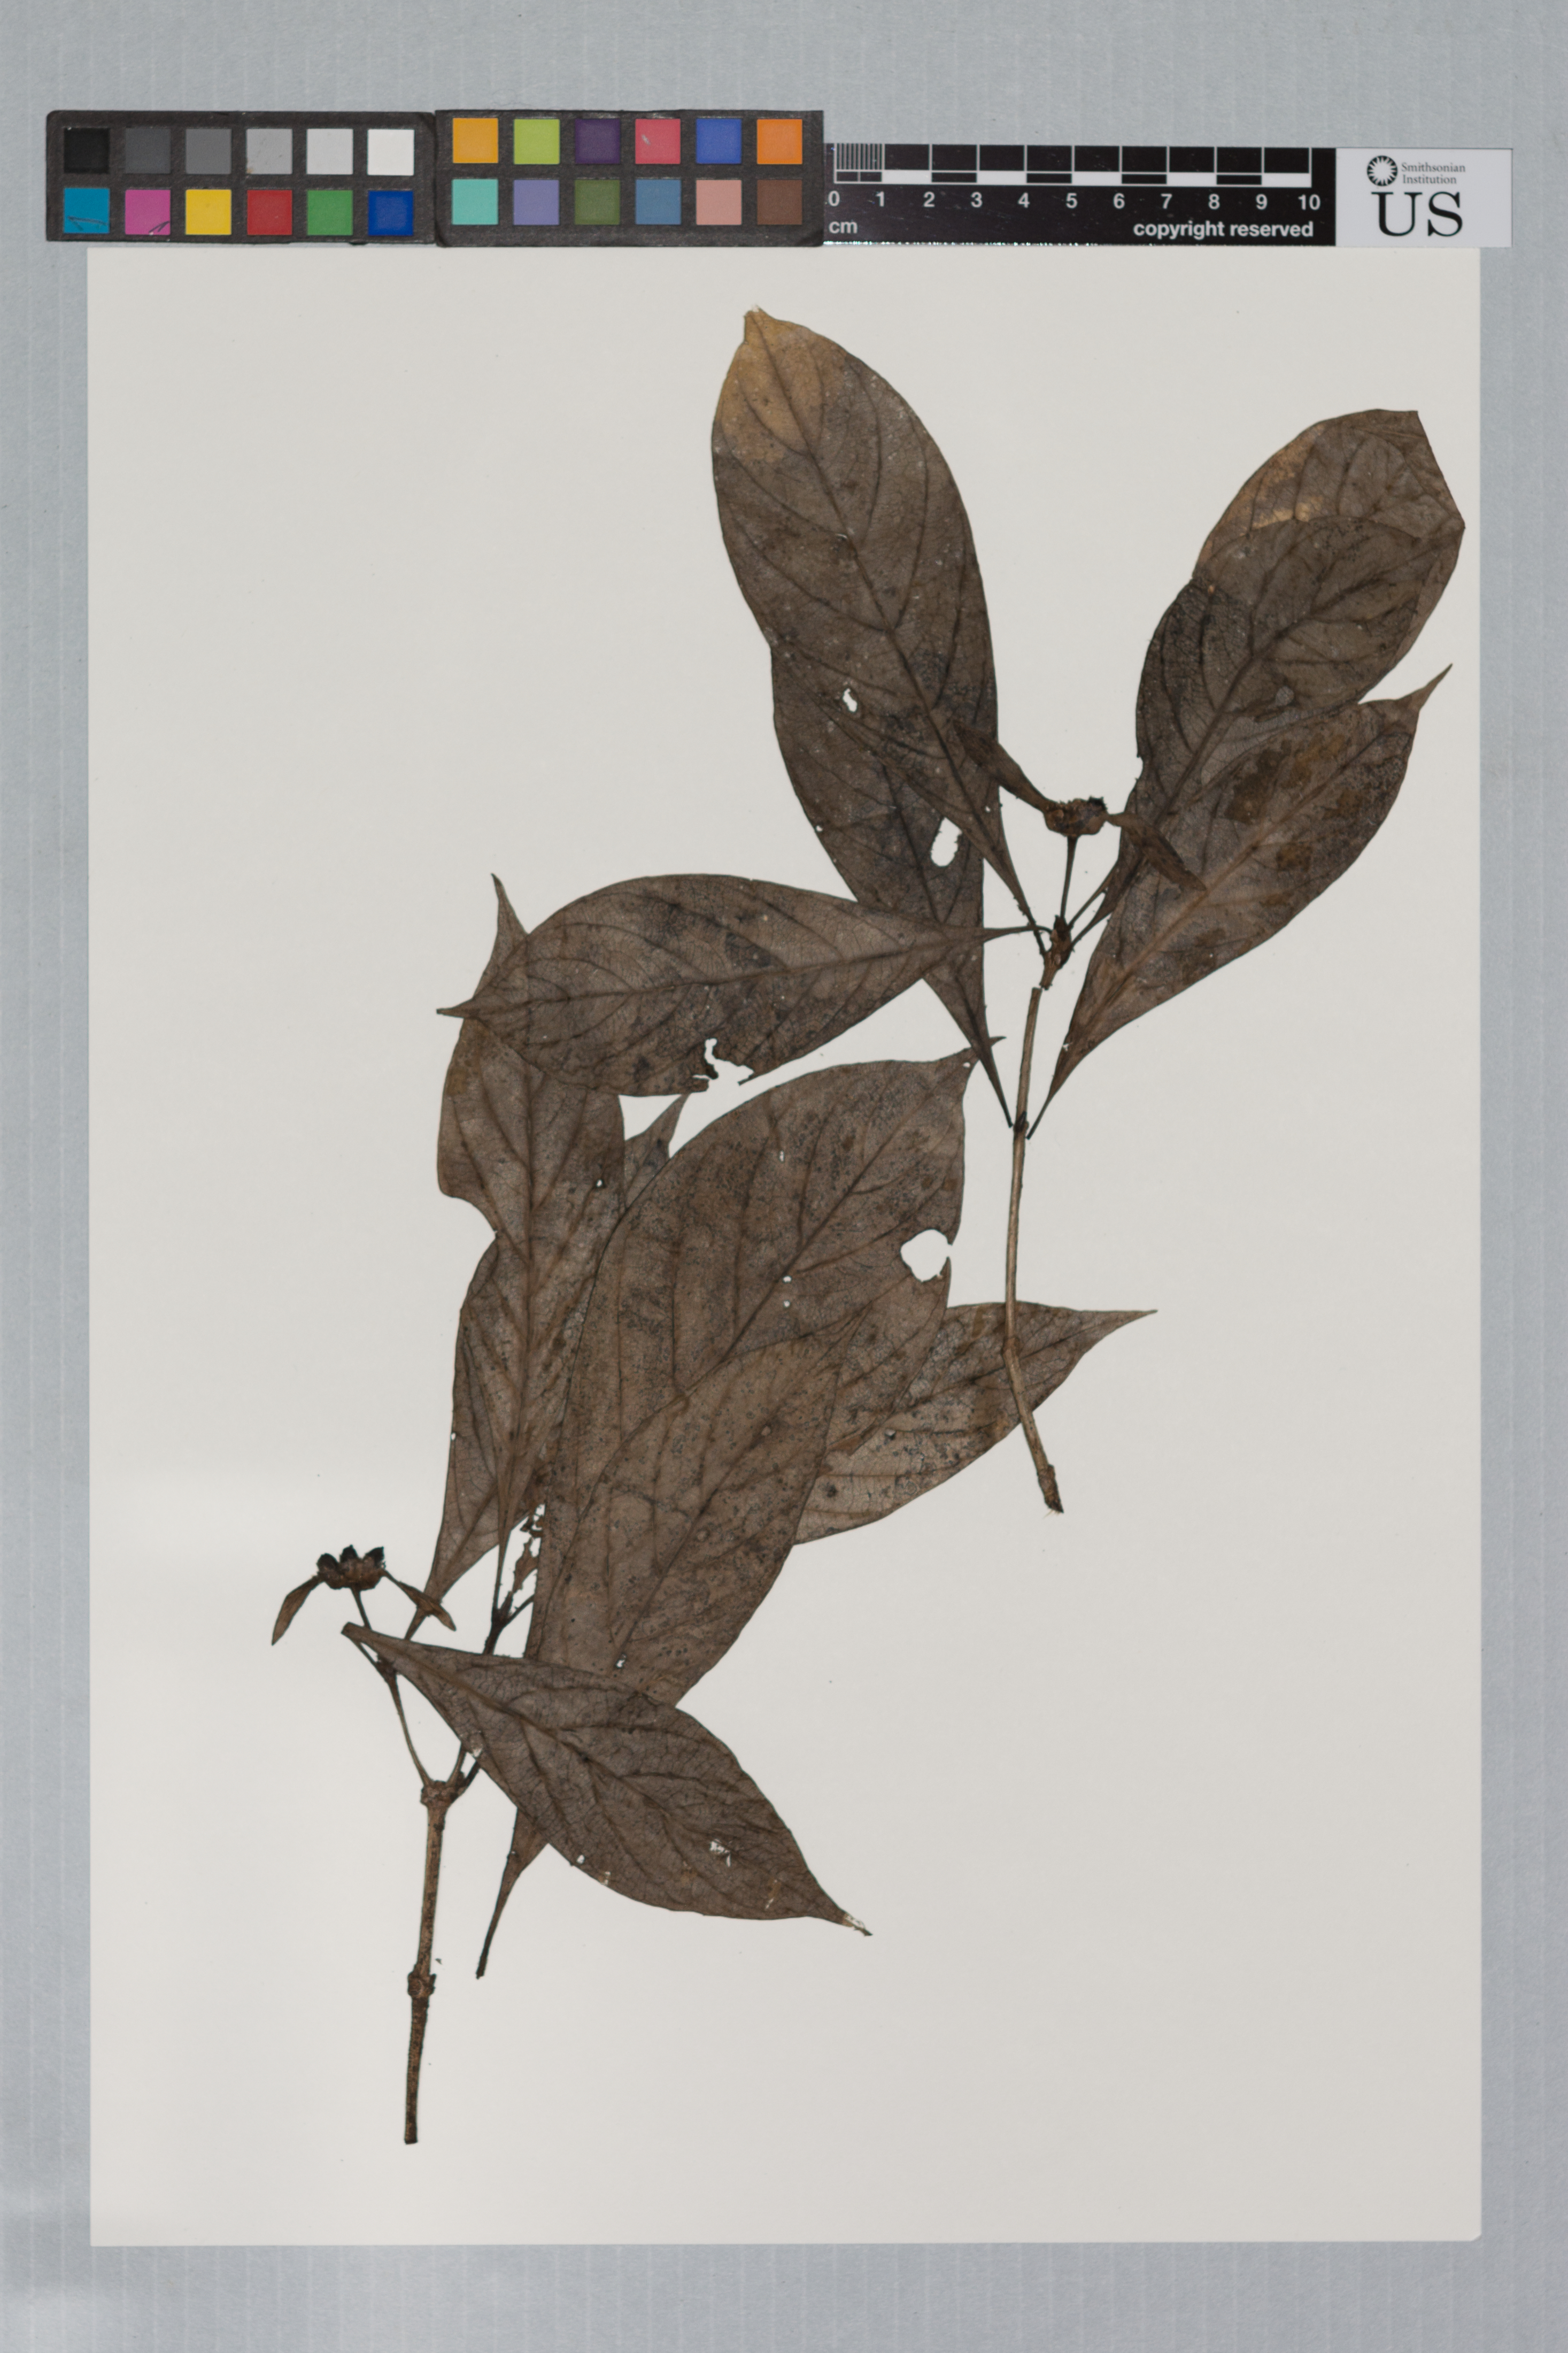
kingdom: Plantae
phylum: Tracheophyta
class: Magnoliopsida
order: Gentianales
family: Rubiaceae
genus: Psychotria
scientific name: Psychotria ligularis var. carapichea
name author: (Poir.) Steyerm.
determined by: Kirkbride, J. H.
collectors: M.-F. Prévost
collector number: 2163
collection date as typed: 25 Aug 1986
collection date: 1986-08-25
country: French Guiana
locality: Route de l'Est, km 53, près de la Crique Man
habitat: Sous-bois foret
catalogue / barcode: US 3323427